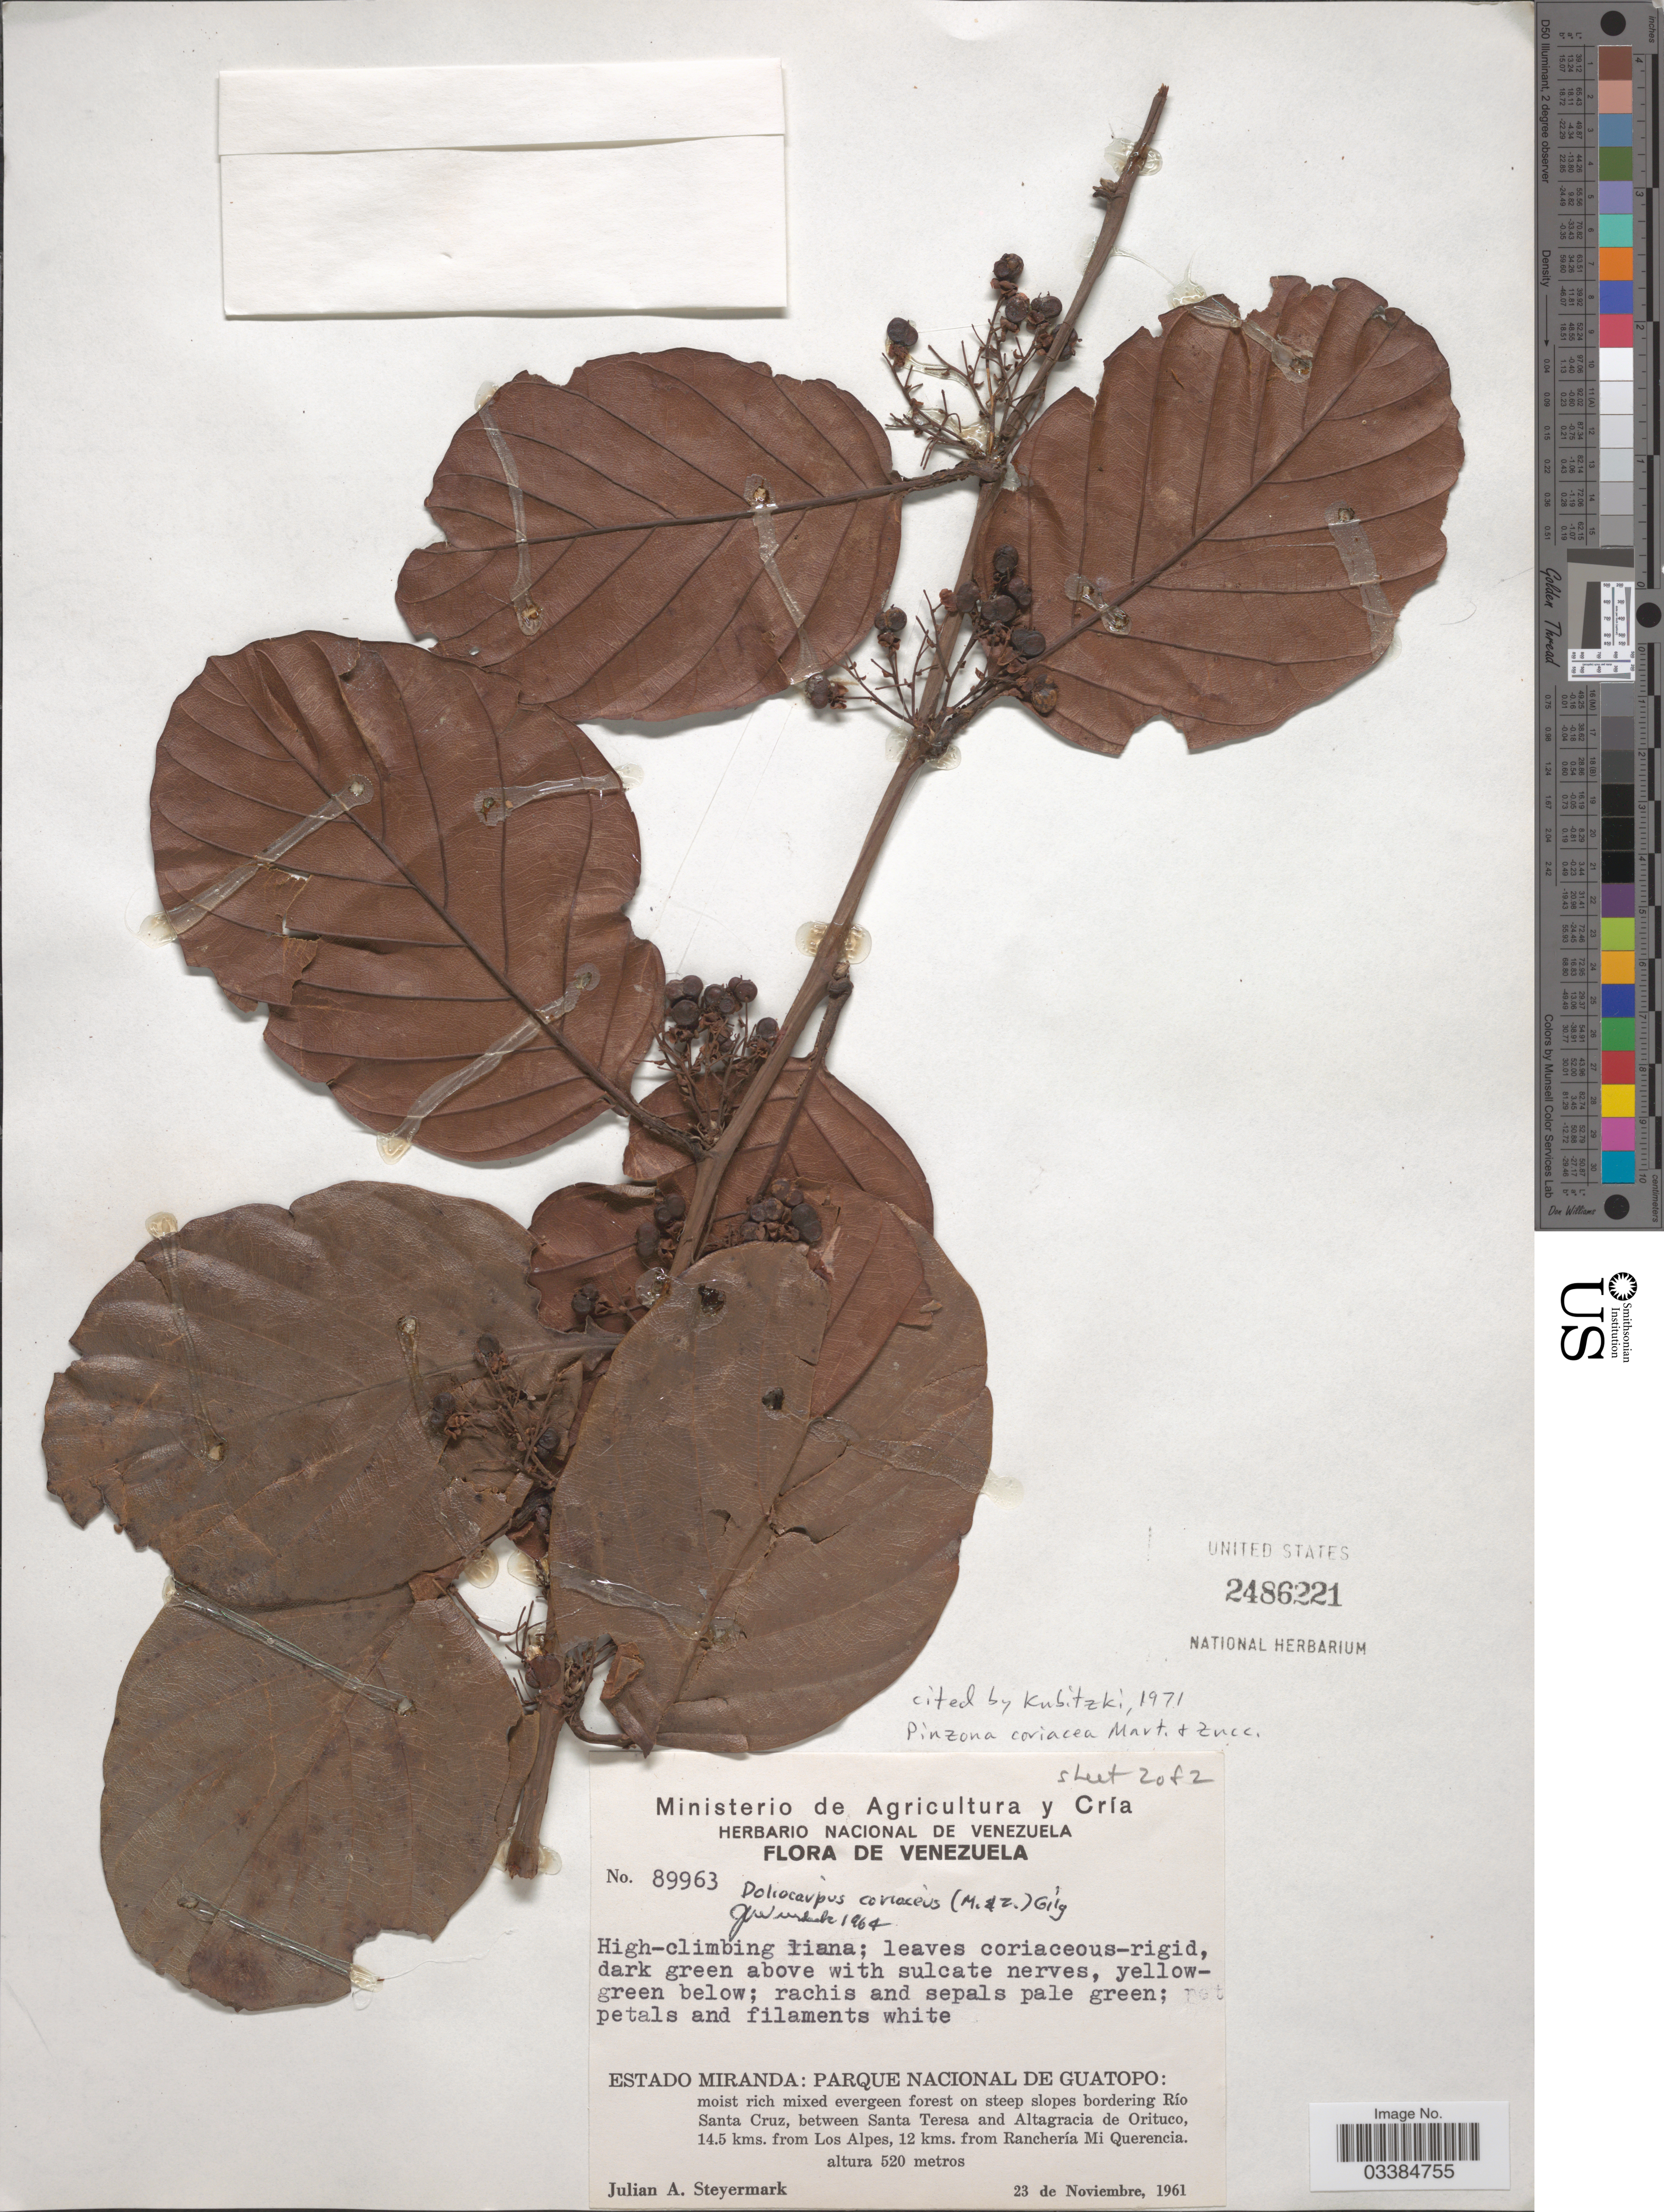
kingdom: Plantae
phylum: Tracheophyta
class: Magnoliopsida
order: Dilleniales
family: Dilleniaceae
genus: Pinzona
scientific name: Pinzona coriacea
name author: Mart. & Zucc.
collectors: J. Steyermark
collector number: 89963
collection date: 1961-11-23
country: Venezuela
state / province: Miranda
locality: Parque Nacional de Guatopo: moist rich mixed evergreen forest on steep slopes bordering Río Santa Cruz, between Santa Teresa and Altagracia de Orituco, 14.5 kms. from Los Alpes, 12 kms. from Ranchería Mi Querencia.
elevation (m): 520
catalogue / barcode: US 2486221